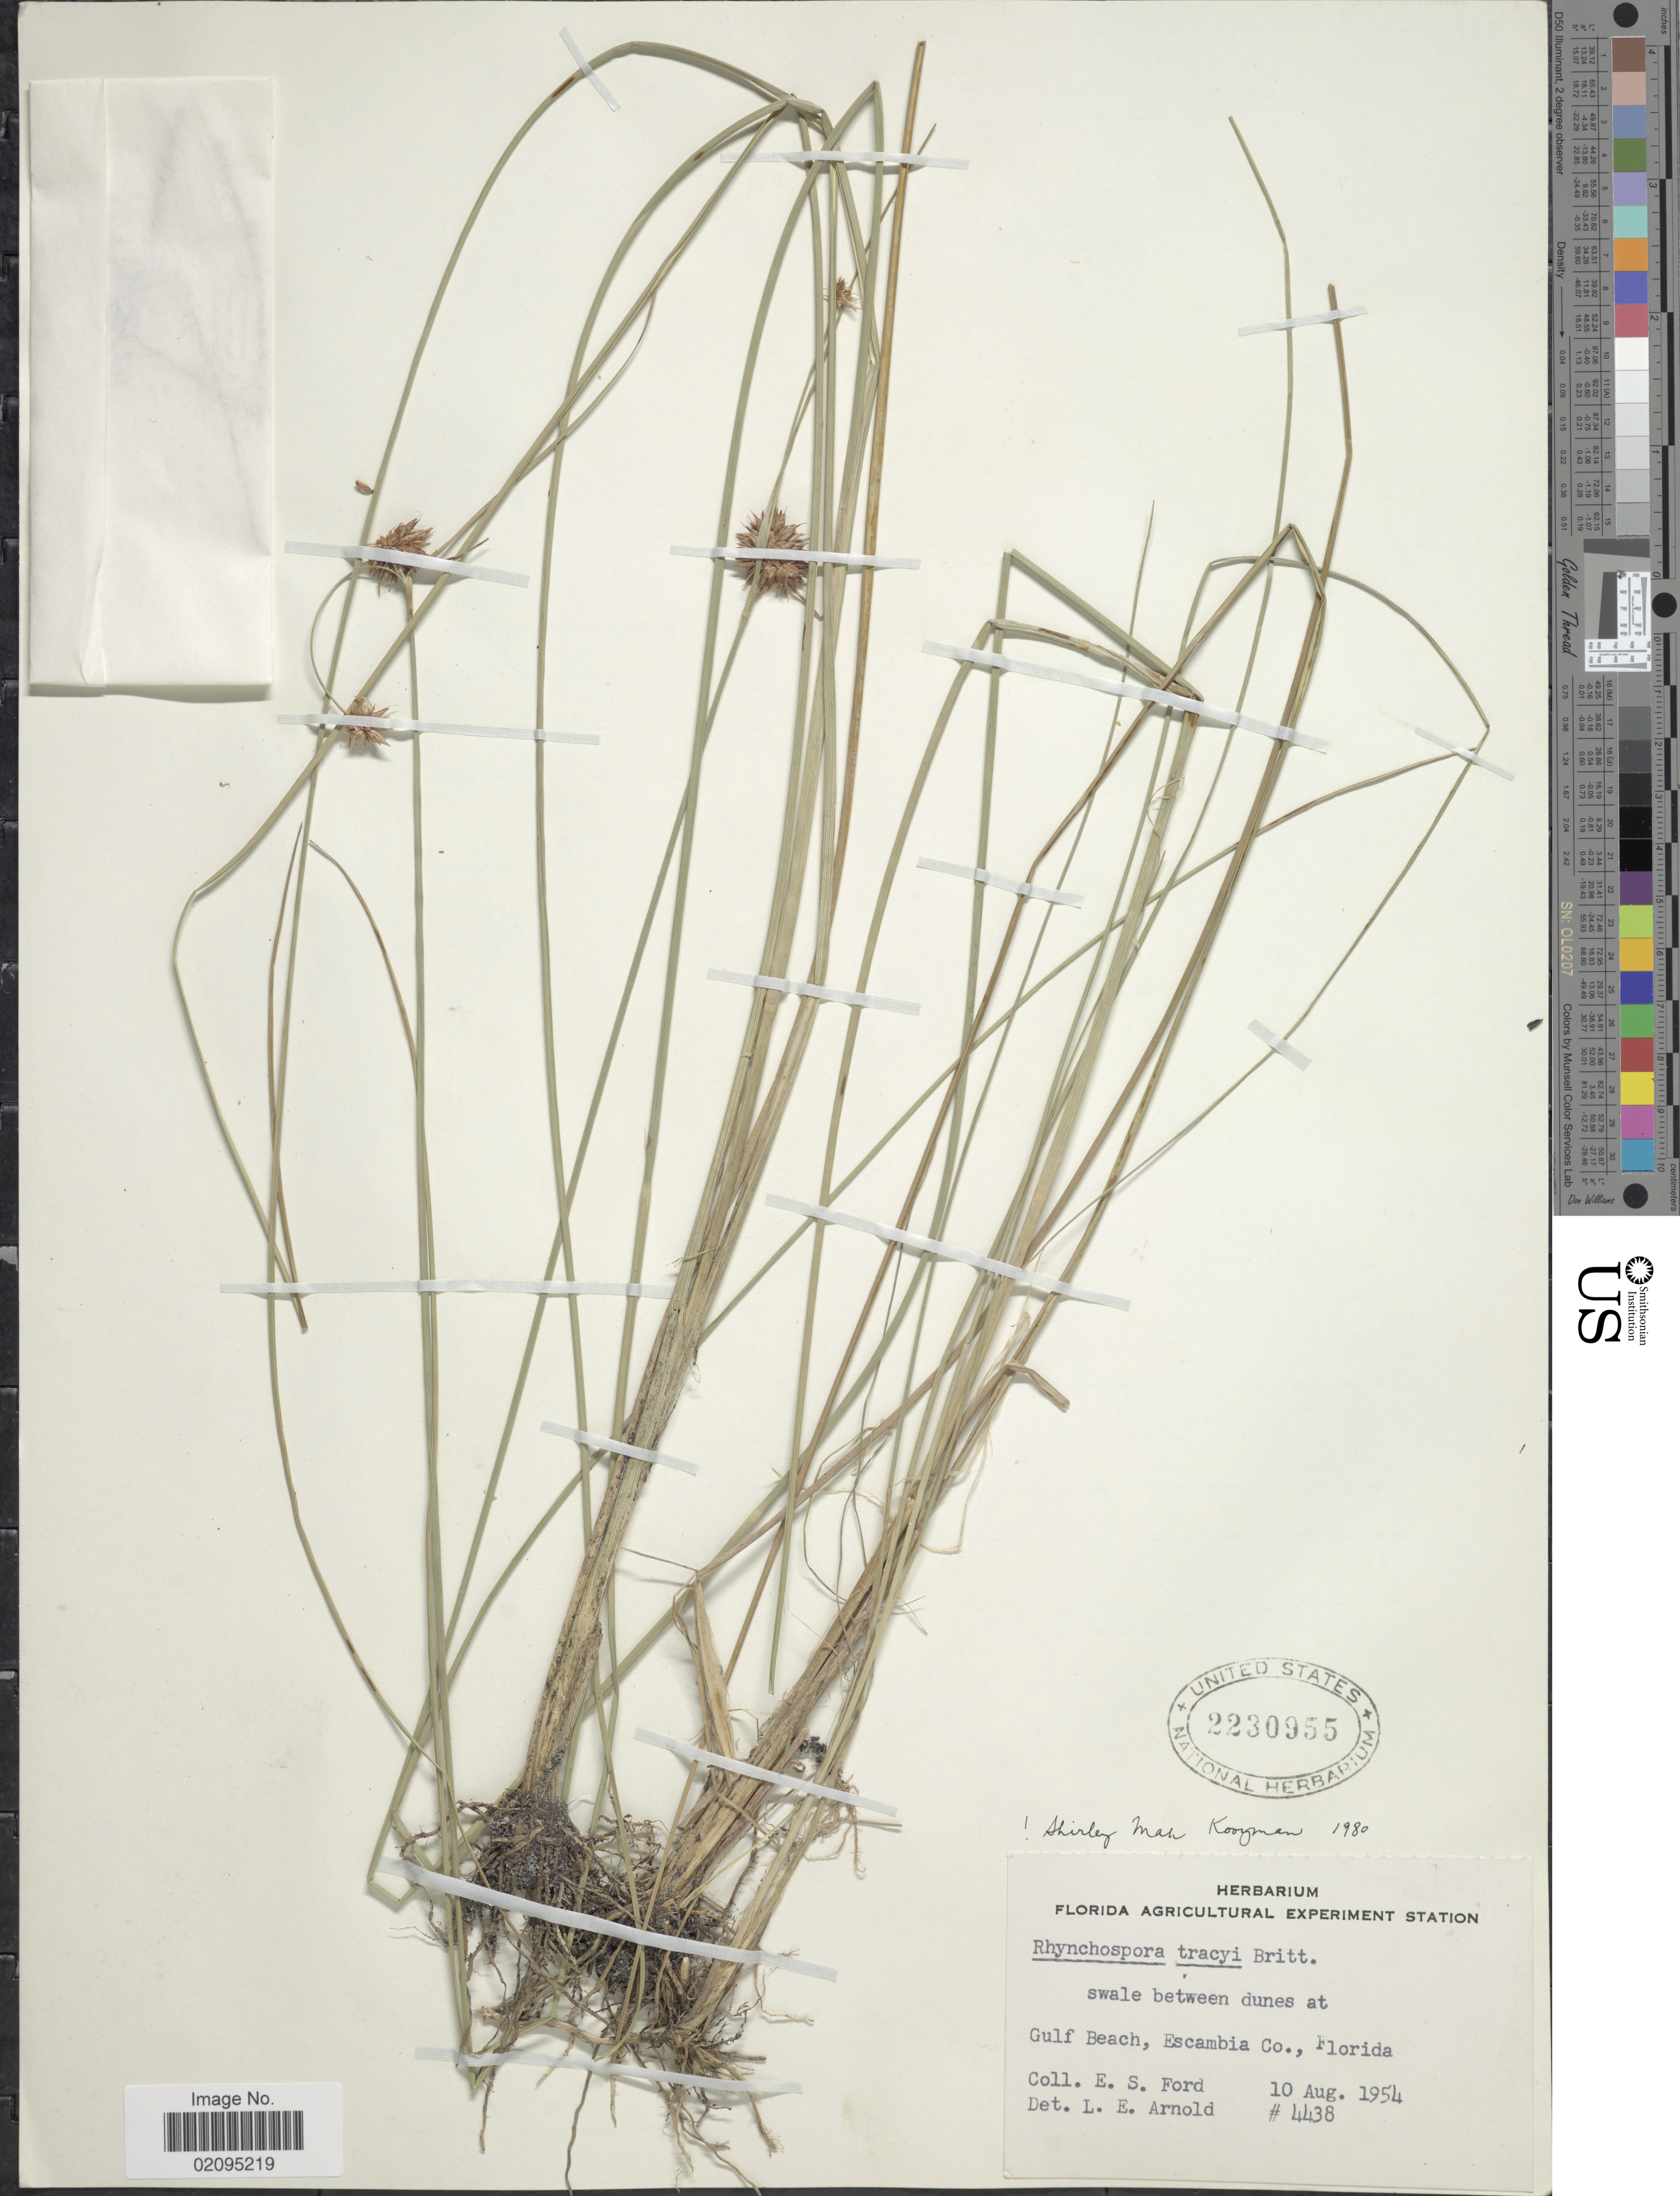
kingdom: Plantae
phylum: Tracheophyta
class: Liliopsida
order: Poales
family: Cyperaceae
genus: Rhynchospora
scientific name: Rhynchospora tracyi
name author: Britton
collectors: E. Ford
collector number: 4438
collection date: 1954-08-10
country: United States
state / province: Florida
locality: Swale between dunes at Gulf Beach, Escambia Co.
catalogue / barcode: US 2230955